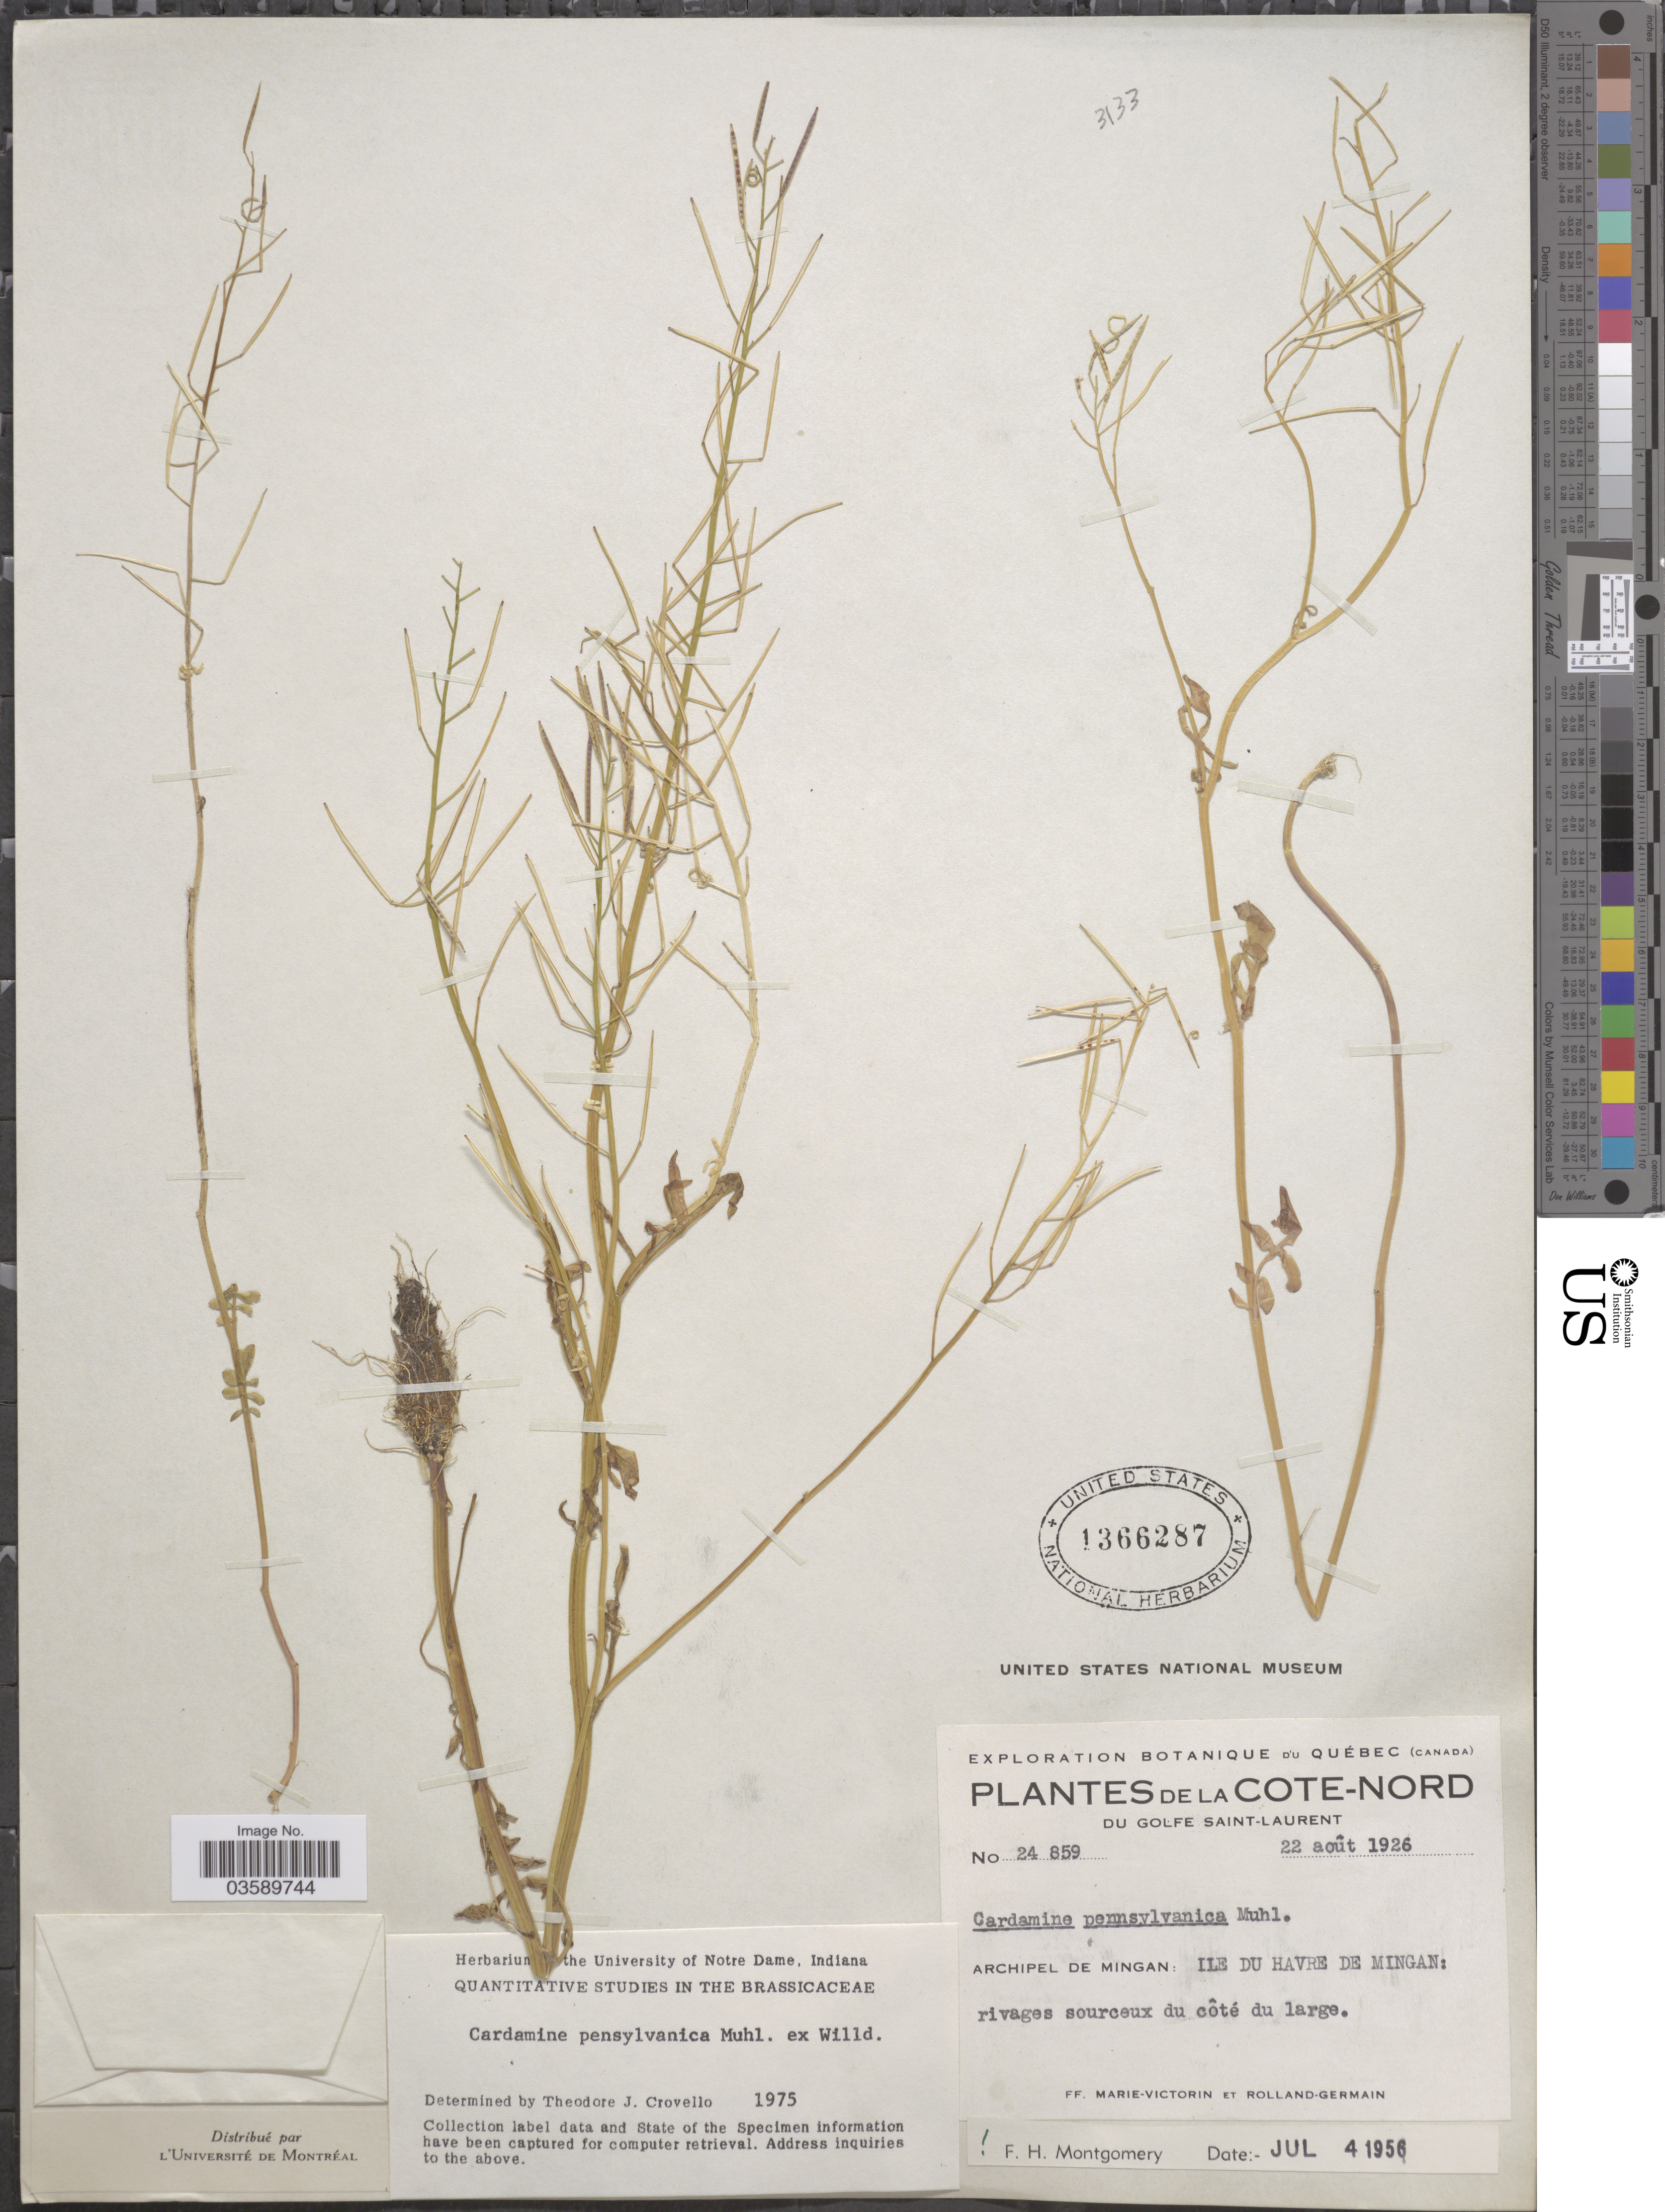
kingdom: Plantae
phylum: Tracheophyta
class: Magnoliopsida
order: Brassicales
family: Brassicaceae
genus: Cardamine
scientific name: Cardamine pensylvanica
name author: Muhl. ex Willd.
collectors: F. Marie-Victorin & Rolland-Germain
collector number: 24859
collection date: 1926-08-22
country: Canada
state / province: Quebec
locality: La Cote-Nord du Golfe Saint-Laurent. Archipel de Mingan: Ile du havre de Mingan: rivages sourceux du côté du large.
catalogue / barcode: US 1366287